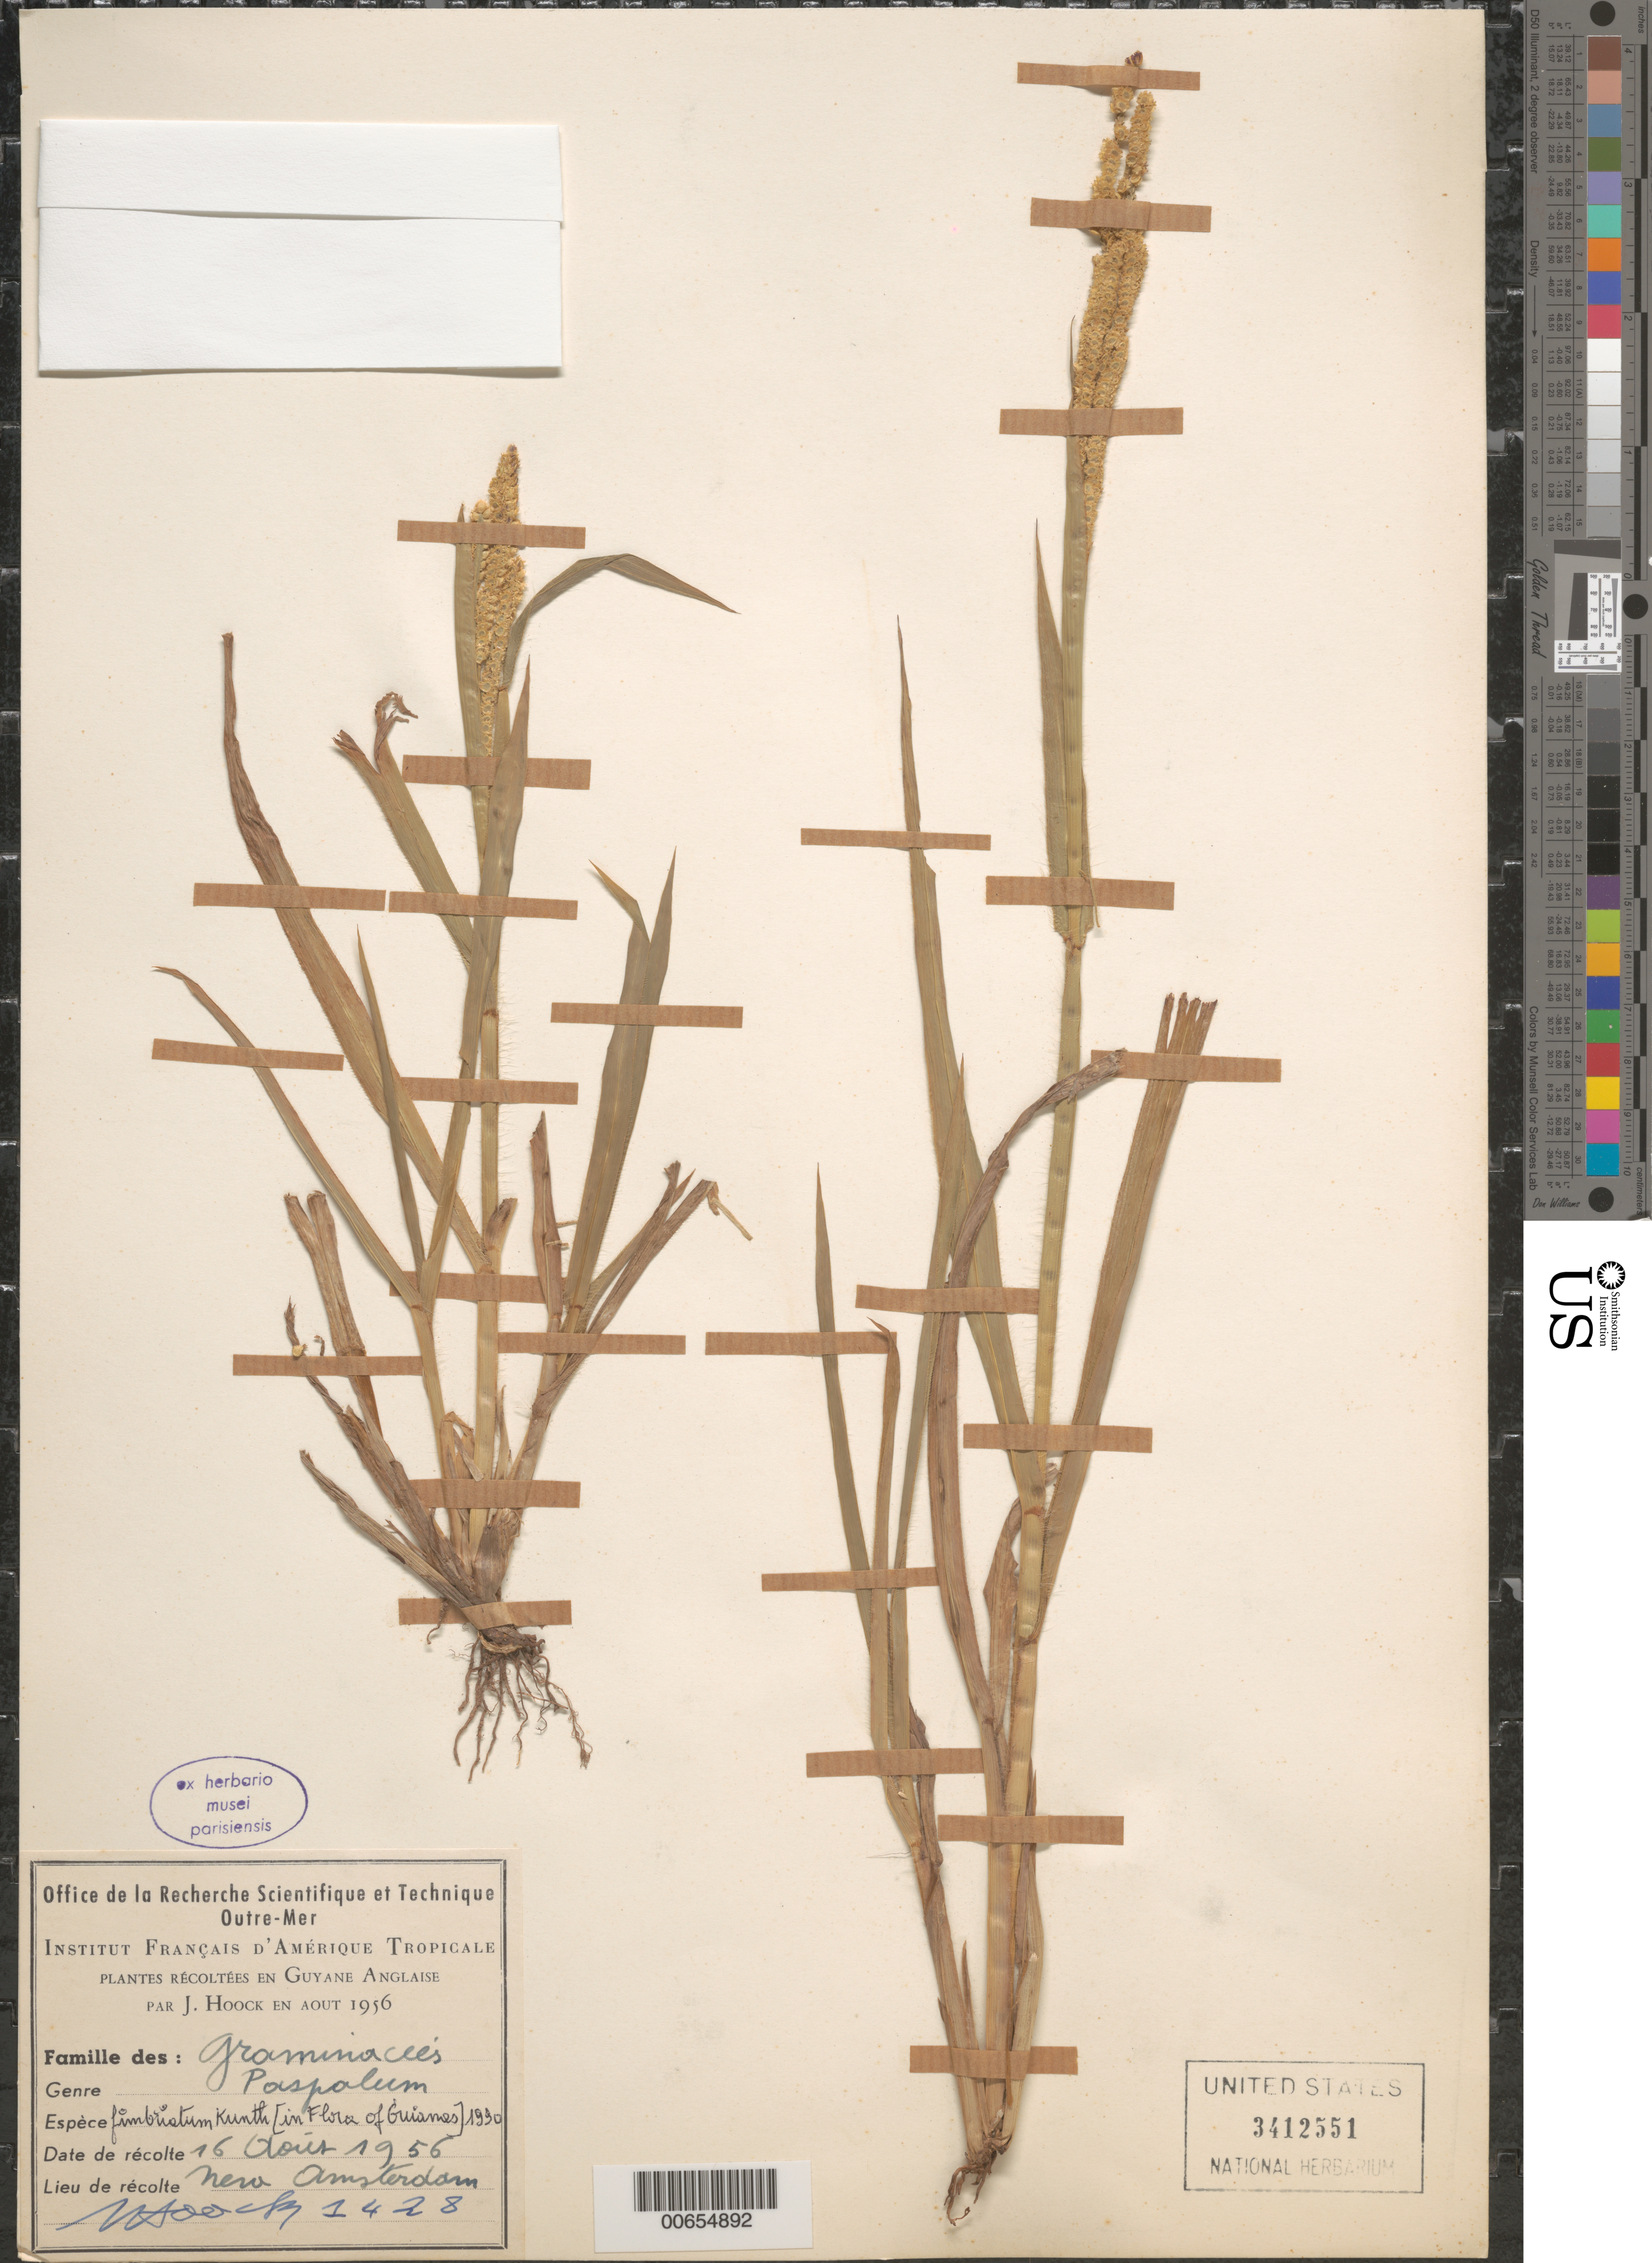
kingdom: Plantae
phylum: Tracheophyta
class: Liliopsida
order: Poales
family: Poaceae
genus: Paspalum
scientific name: Paspalum fimbriatum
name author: Kunth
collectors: J. Hoock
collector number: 1428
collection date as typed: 16-Aug-56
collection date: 1956-08-16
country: Guyana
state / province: E. Berbice-Corentyne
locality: New Amsterdam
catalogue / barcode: US 3412551